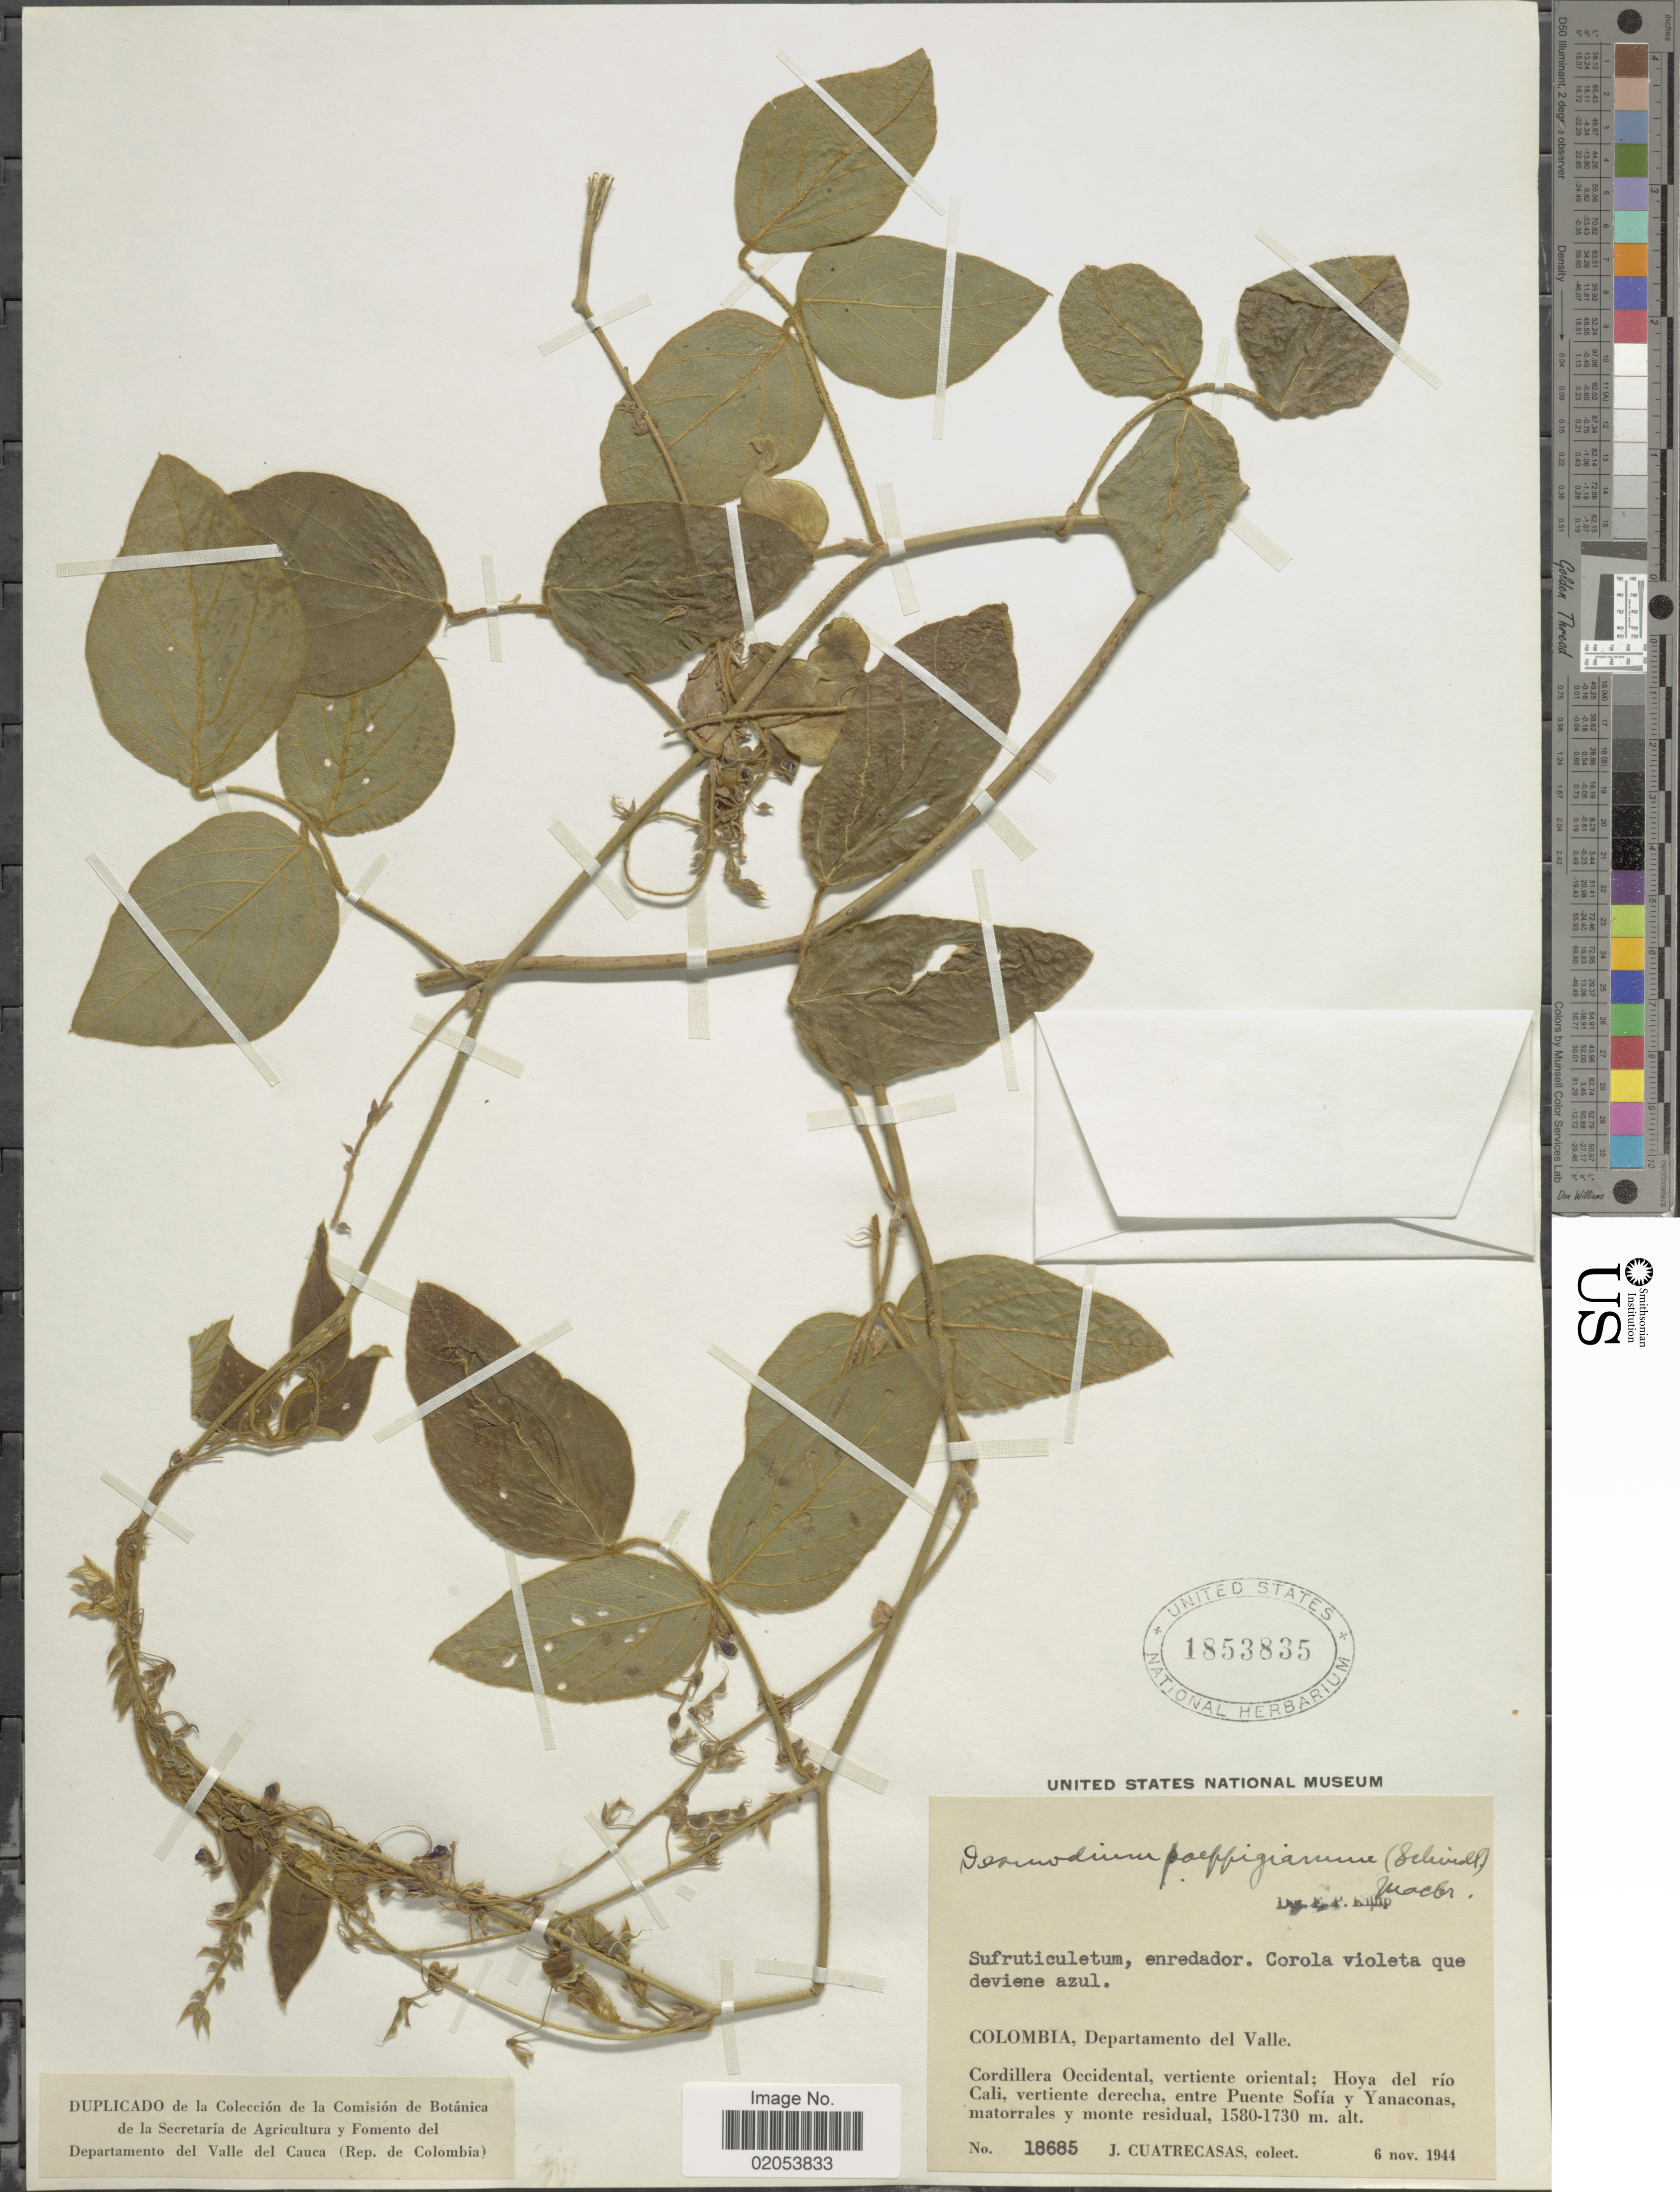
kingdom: Plantae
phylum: Tracheophyta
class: Magnoliopsida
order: Fabales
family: Fabaceae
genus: Desmodium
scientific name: Desmodium poeppigianum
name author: (Schindl.) J.F. Macbr.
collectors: J. Cuatrecasas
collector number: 18685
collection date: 1944-11-06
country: Colombia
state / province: Valle del Cauca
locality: Departemento del Valle. Cordillera Occidental, vertiente oriental; Hoya del rio Cali, vertiente derecha, entre Puente Sofia y Yanaconas, matorrales y monte residual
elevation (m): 1580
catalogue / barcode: US 1853835